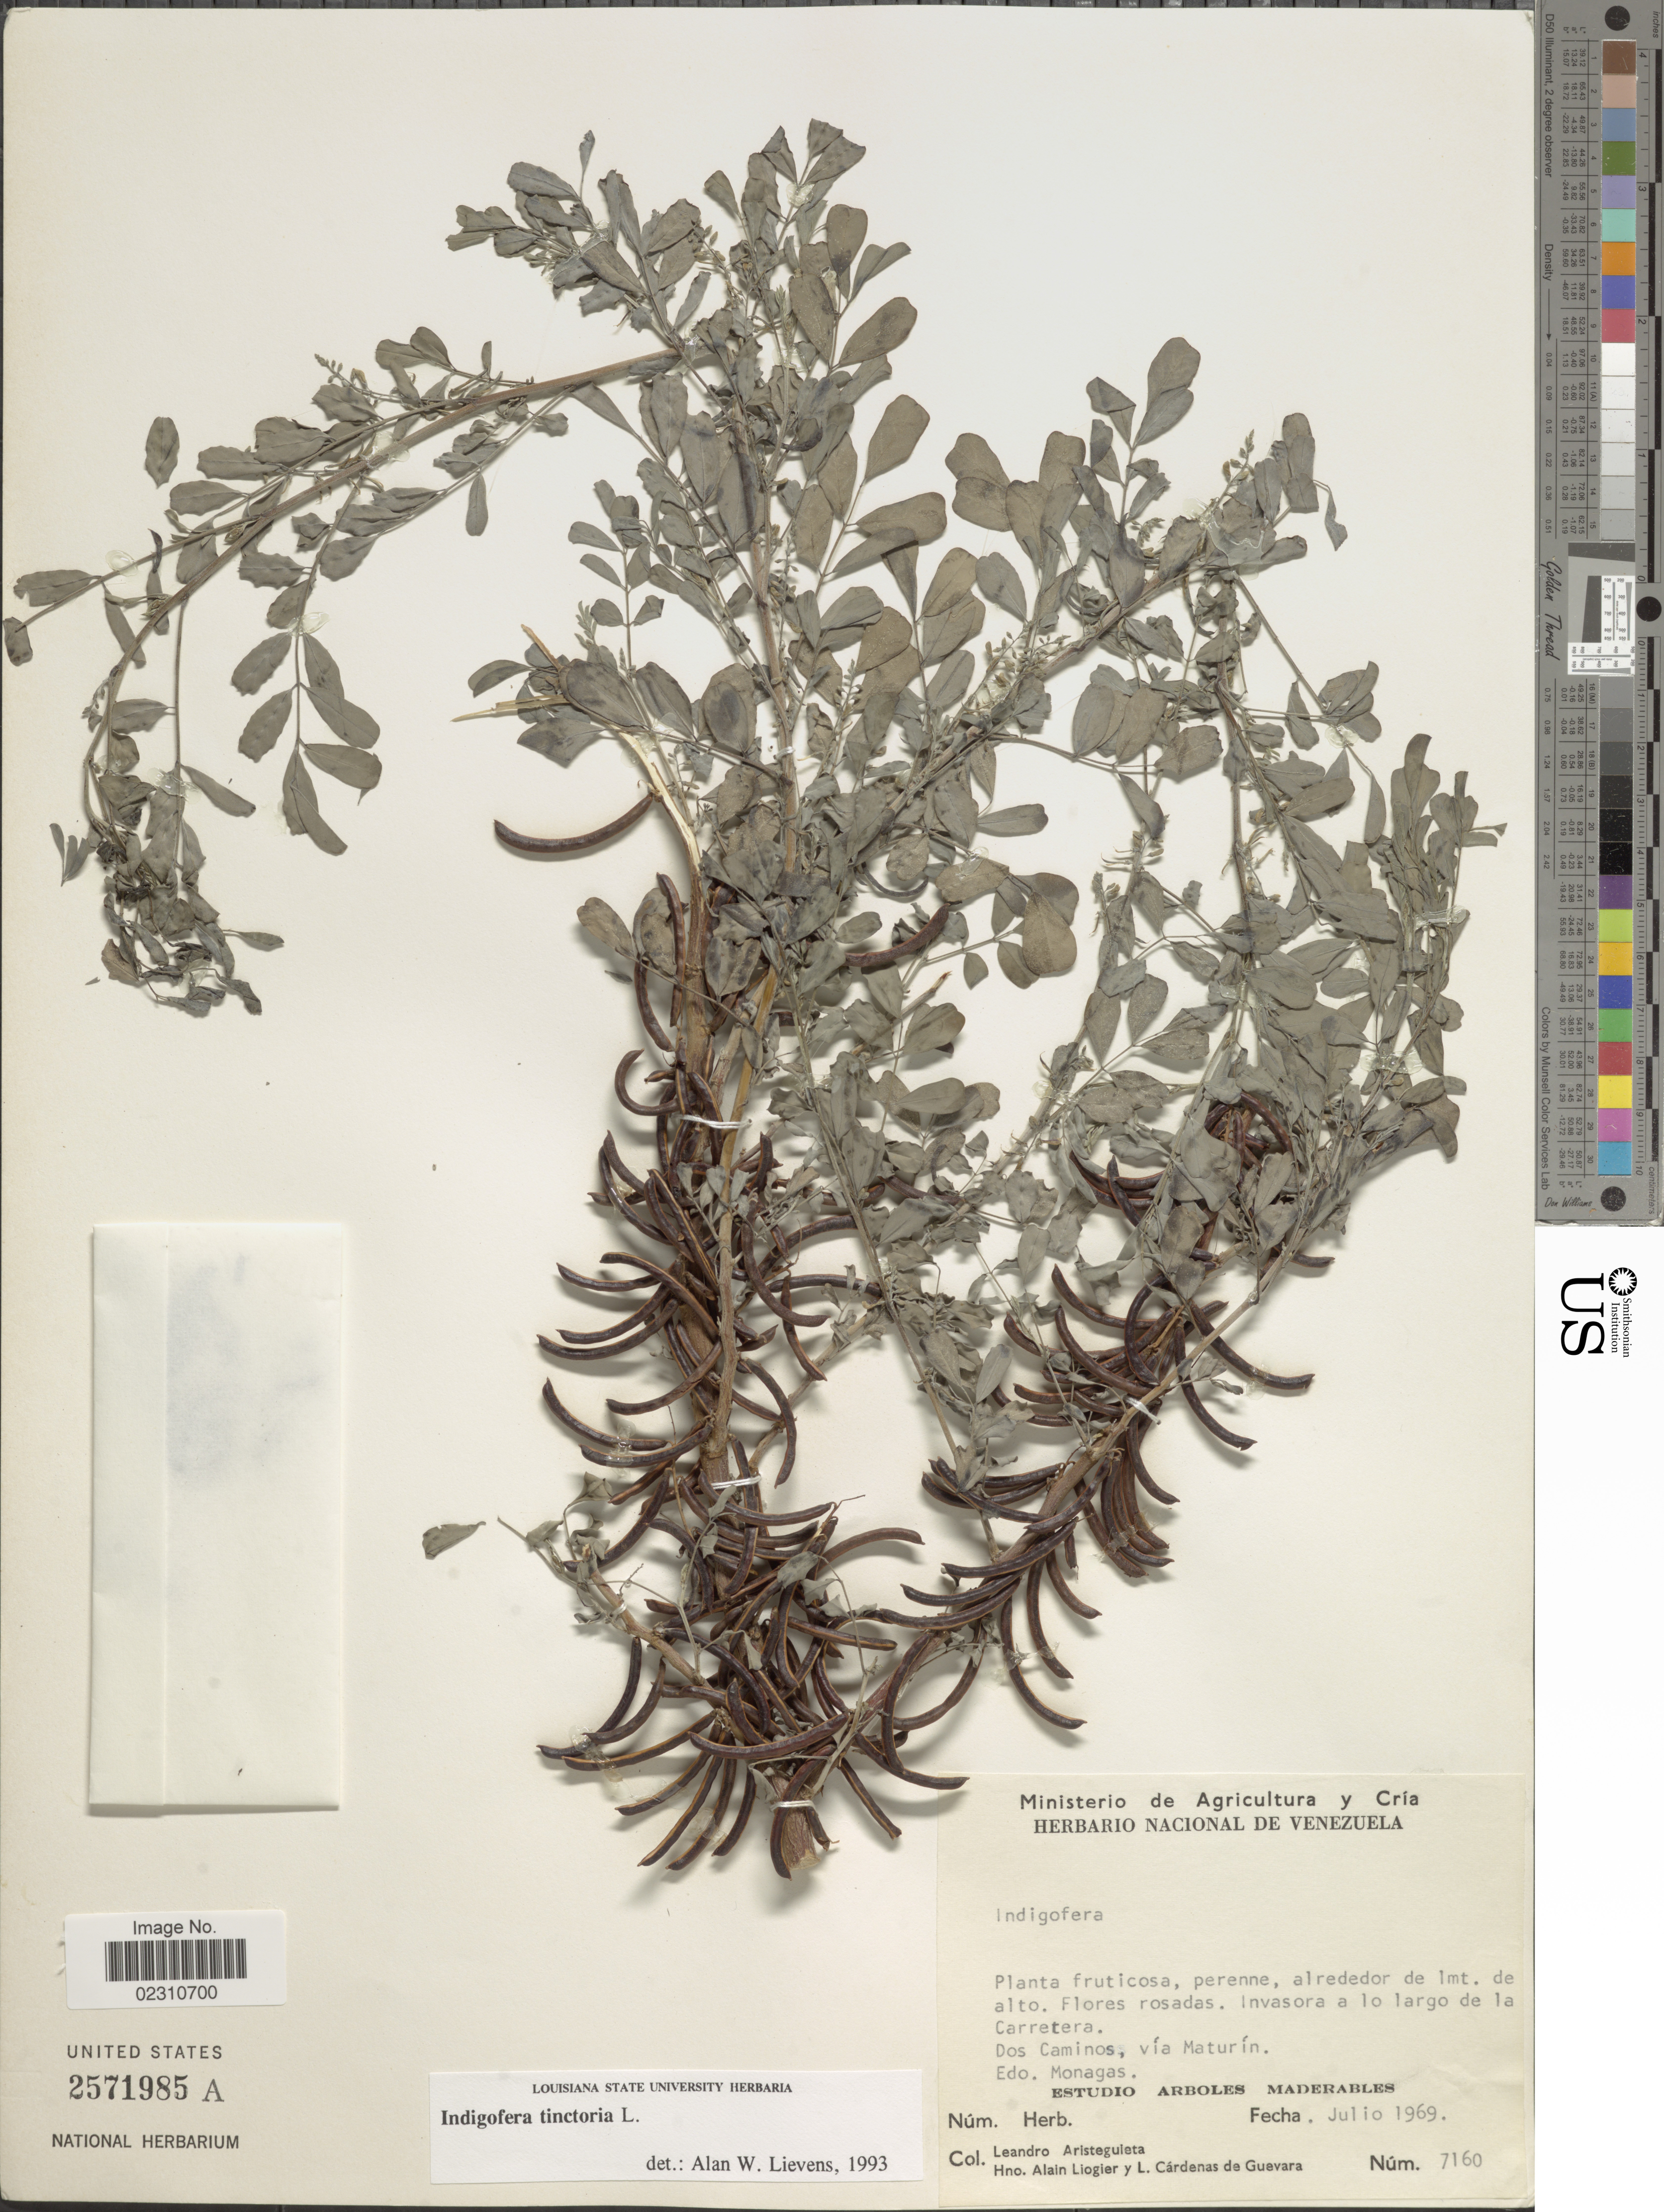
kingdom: Plantae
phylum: Tracheophyta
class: Magnoliopsida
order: Fabales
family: Fabaceae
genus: Indigofera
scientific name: Indigofera tinctoria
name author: L.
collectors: L. Aristeguieta, A. H. Liogier & C. de Guevara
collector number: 7160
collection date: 1969-07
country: Venezuela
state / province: Monagas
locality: Dos Caminos, via Maturin. Edo Monagas.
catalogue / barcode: US 2571985A